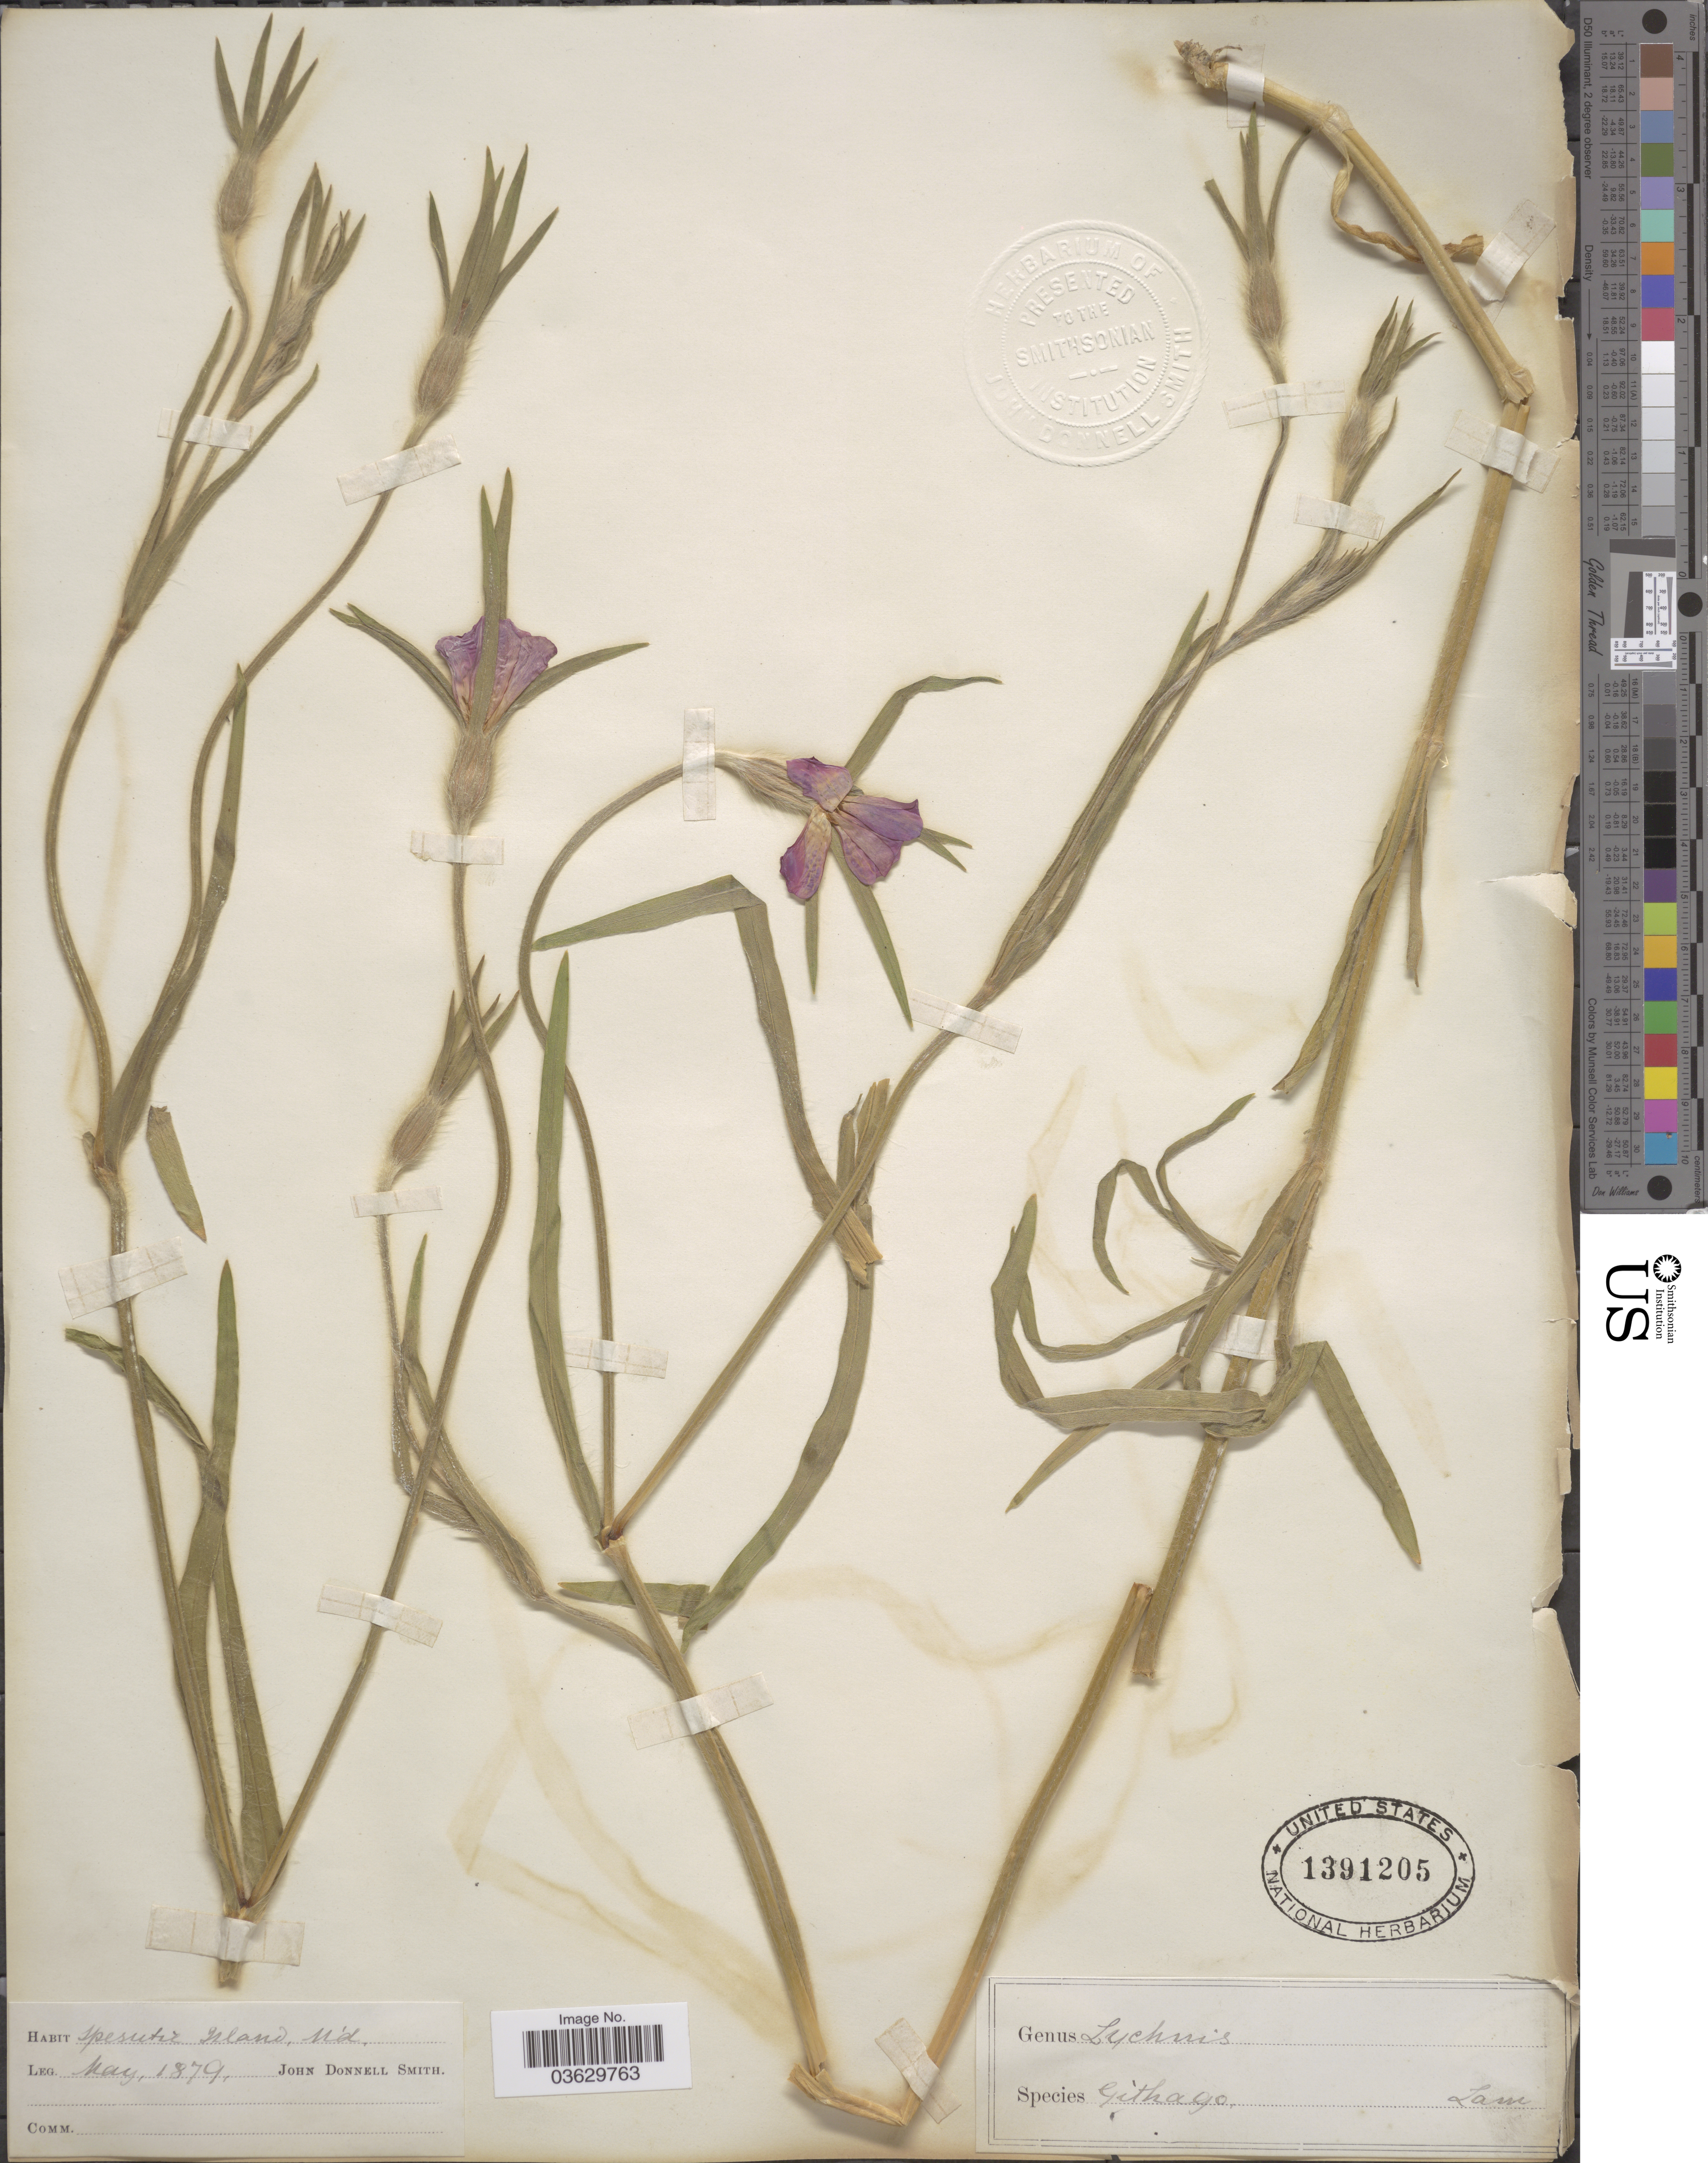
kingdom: Plantae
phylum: Tracheophyta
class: Magnoliopsida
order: Caryophyllales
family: Caryophyllaceae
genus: Agrostemma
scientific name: Agrostemma sp.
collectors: J. Donnell Smith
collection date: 1879-05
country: United States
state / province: Maryland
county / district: Harford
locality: Spesutie Island.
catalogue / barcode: US 1391205